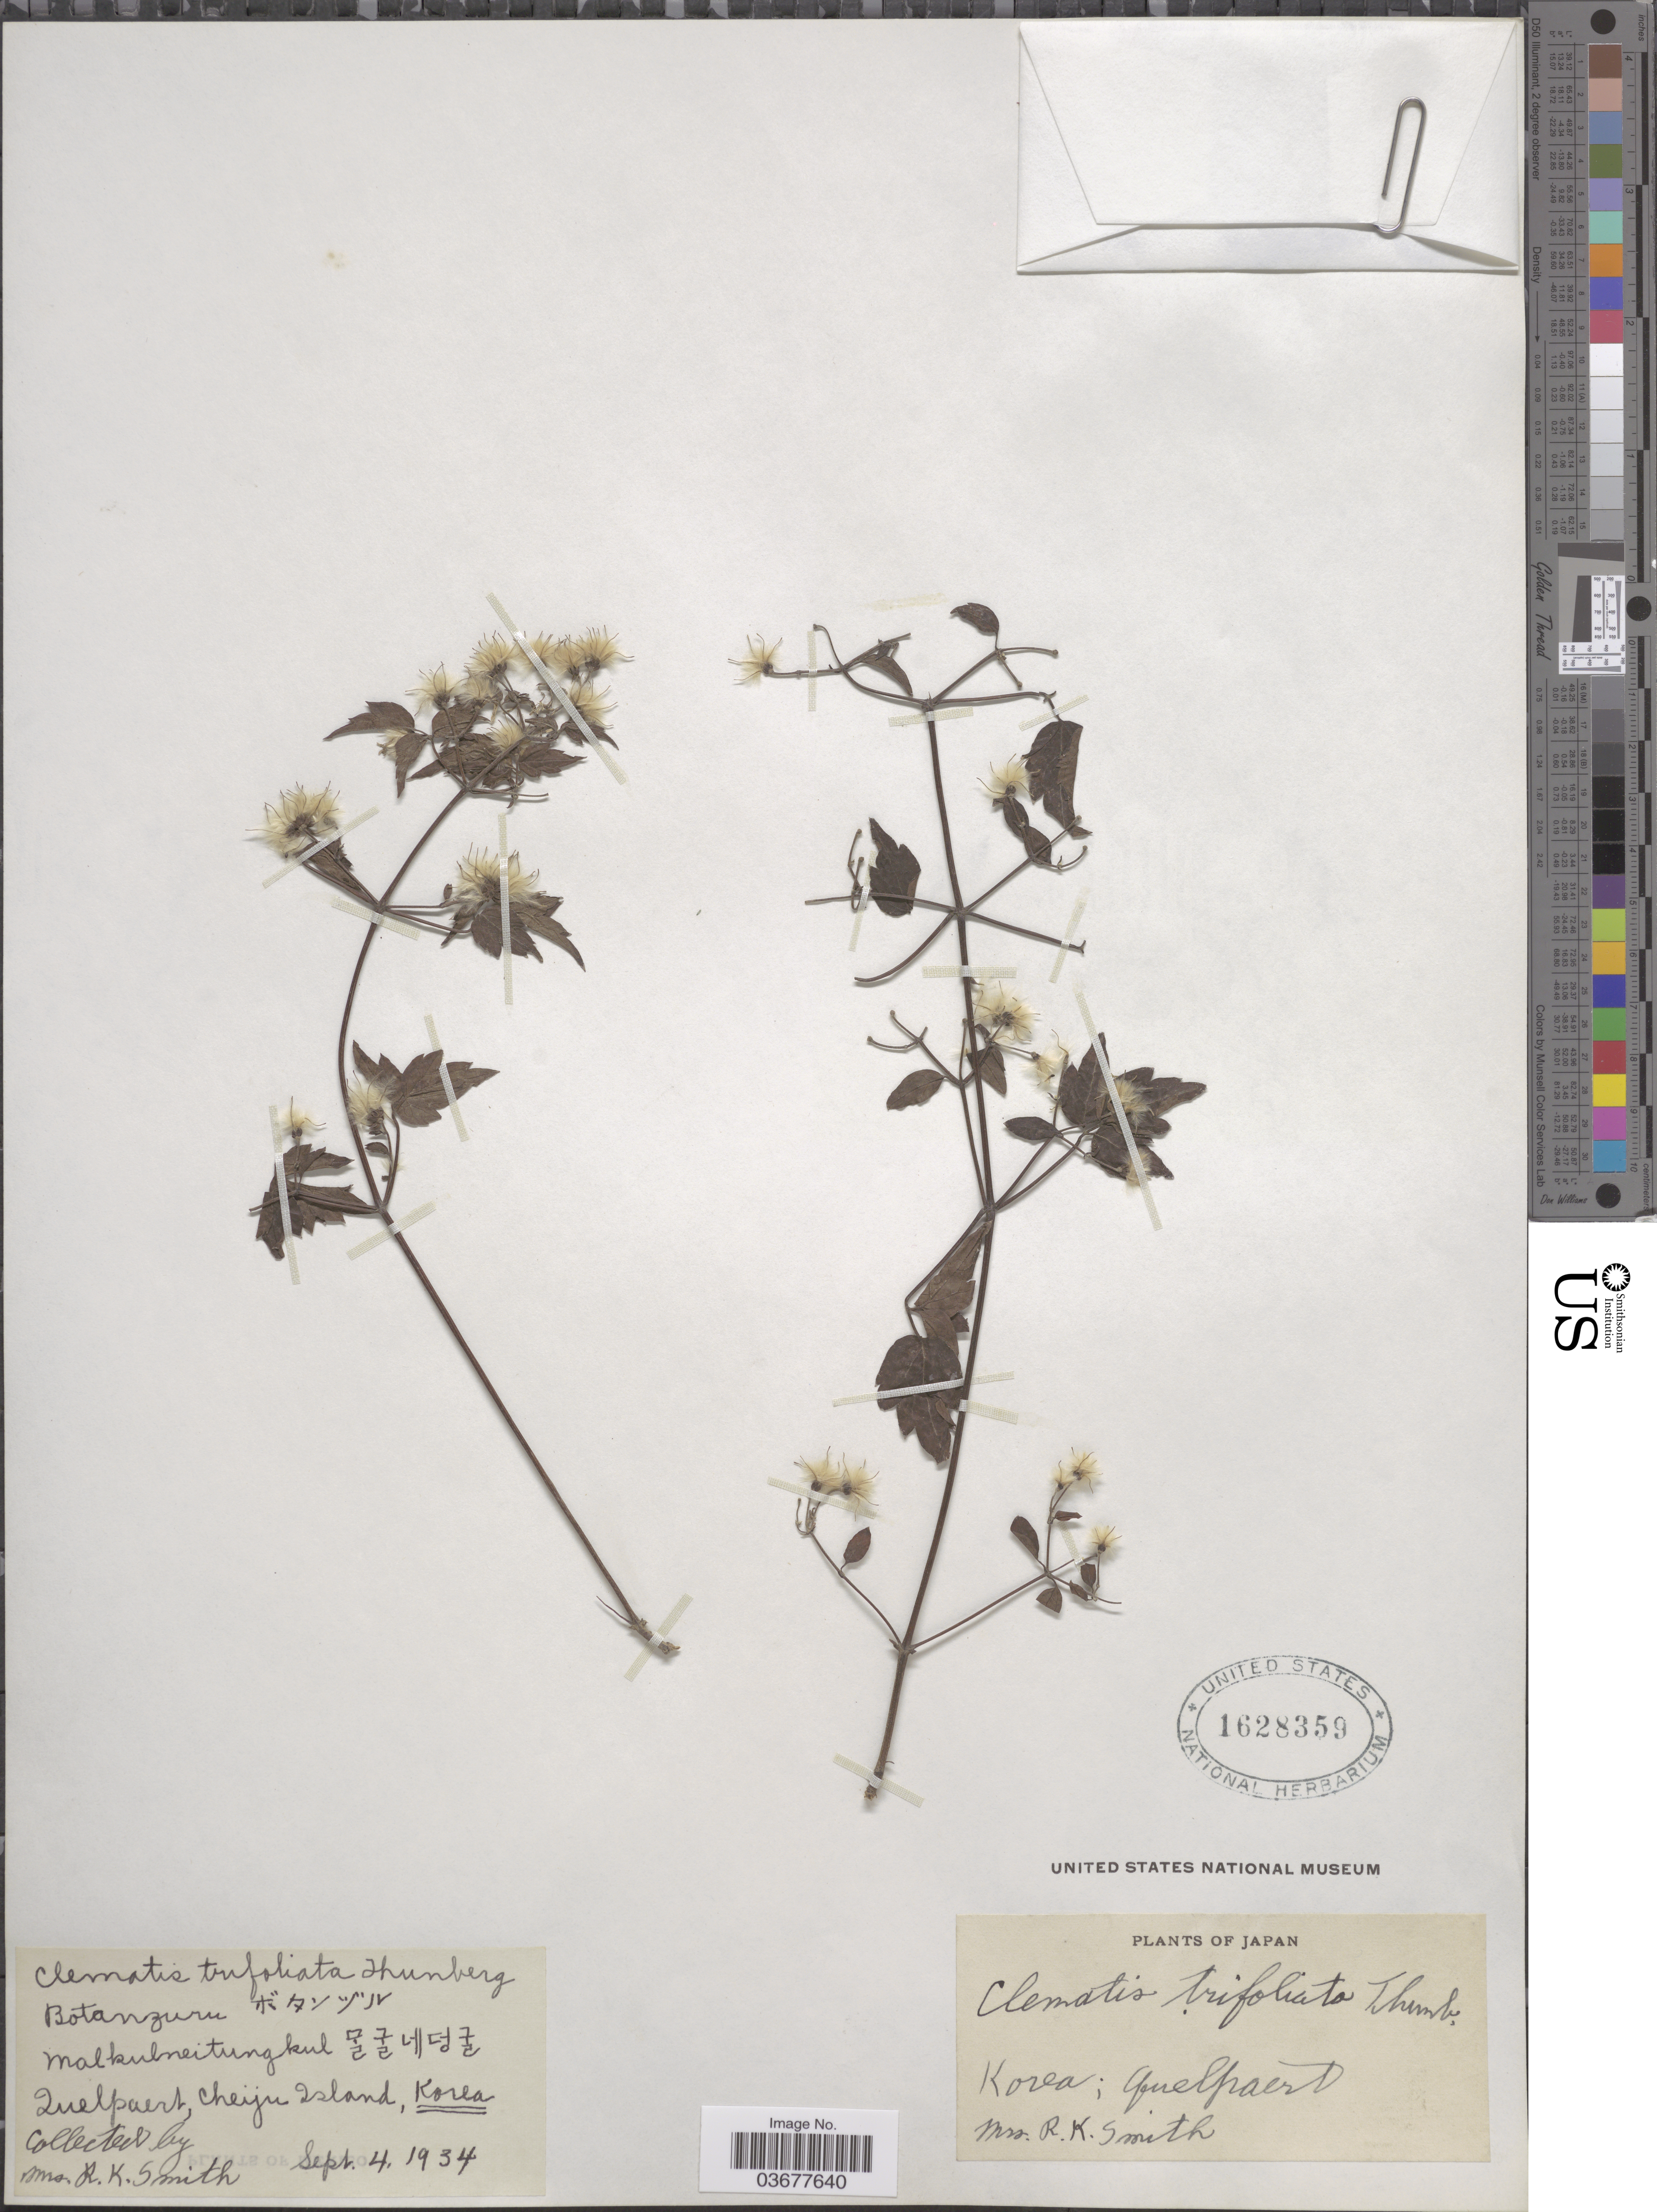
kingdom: Plantae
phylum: Tracheophyta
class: Magnoliopsida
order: Ranunculales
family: Ranunculaceae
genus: Clematis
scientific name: Clematis trifoliata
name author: Thunb.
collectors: Mrs. R. K. Smith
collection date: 1934-09-04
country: South Korea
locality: Quelpaert, Cheiju Island.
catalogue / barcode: US 1628359